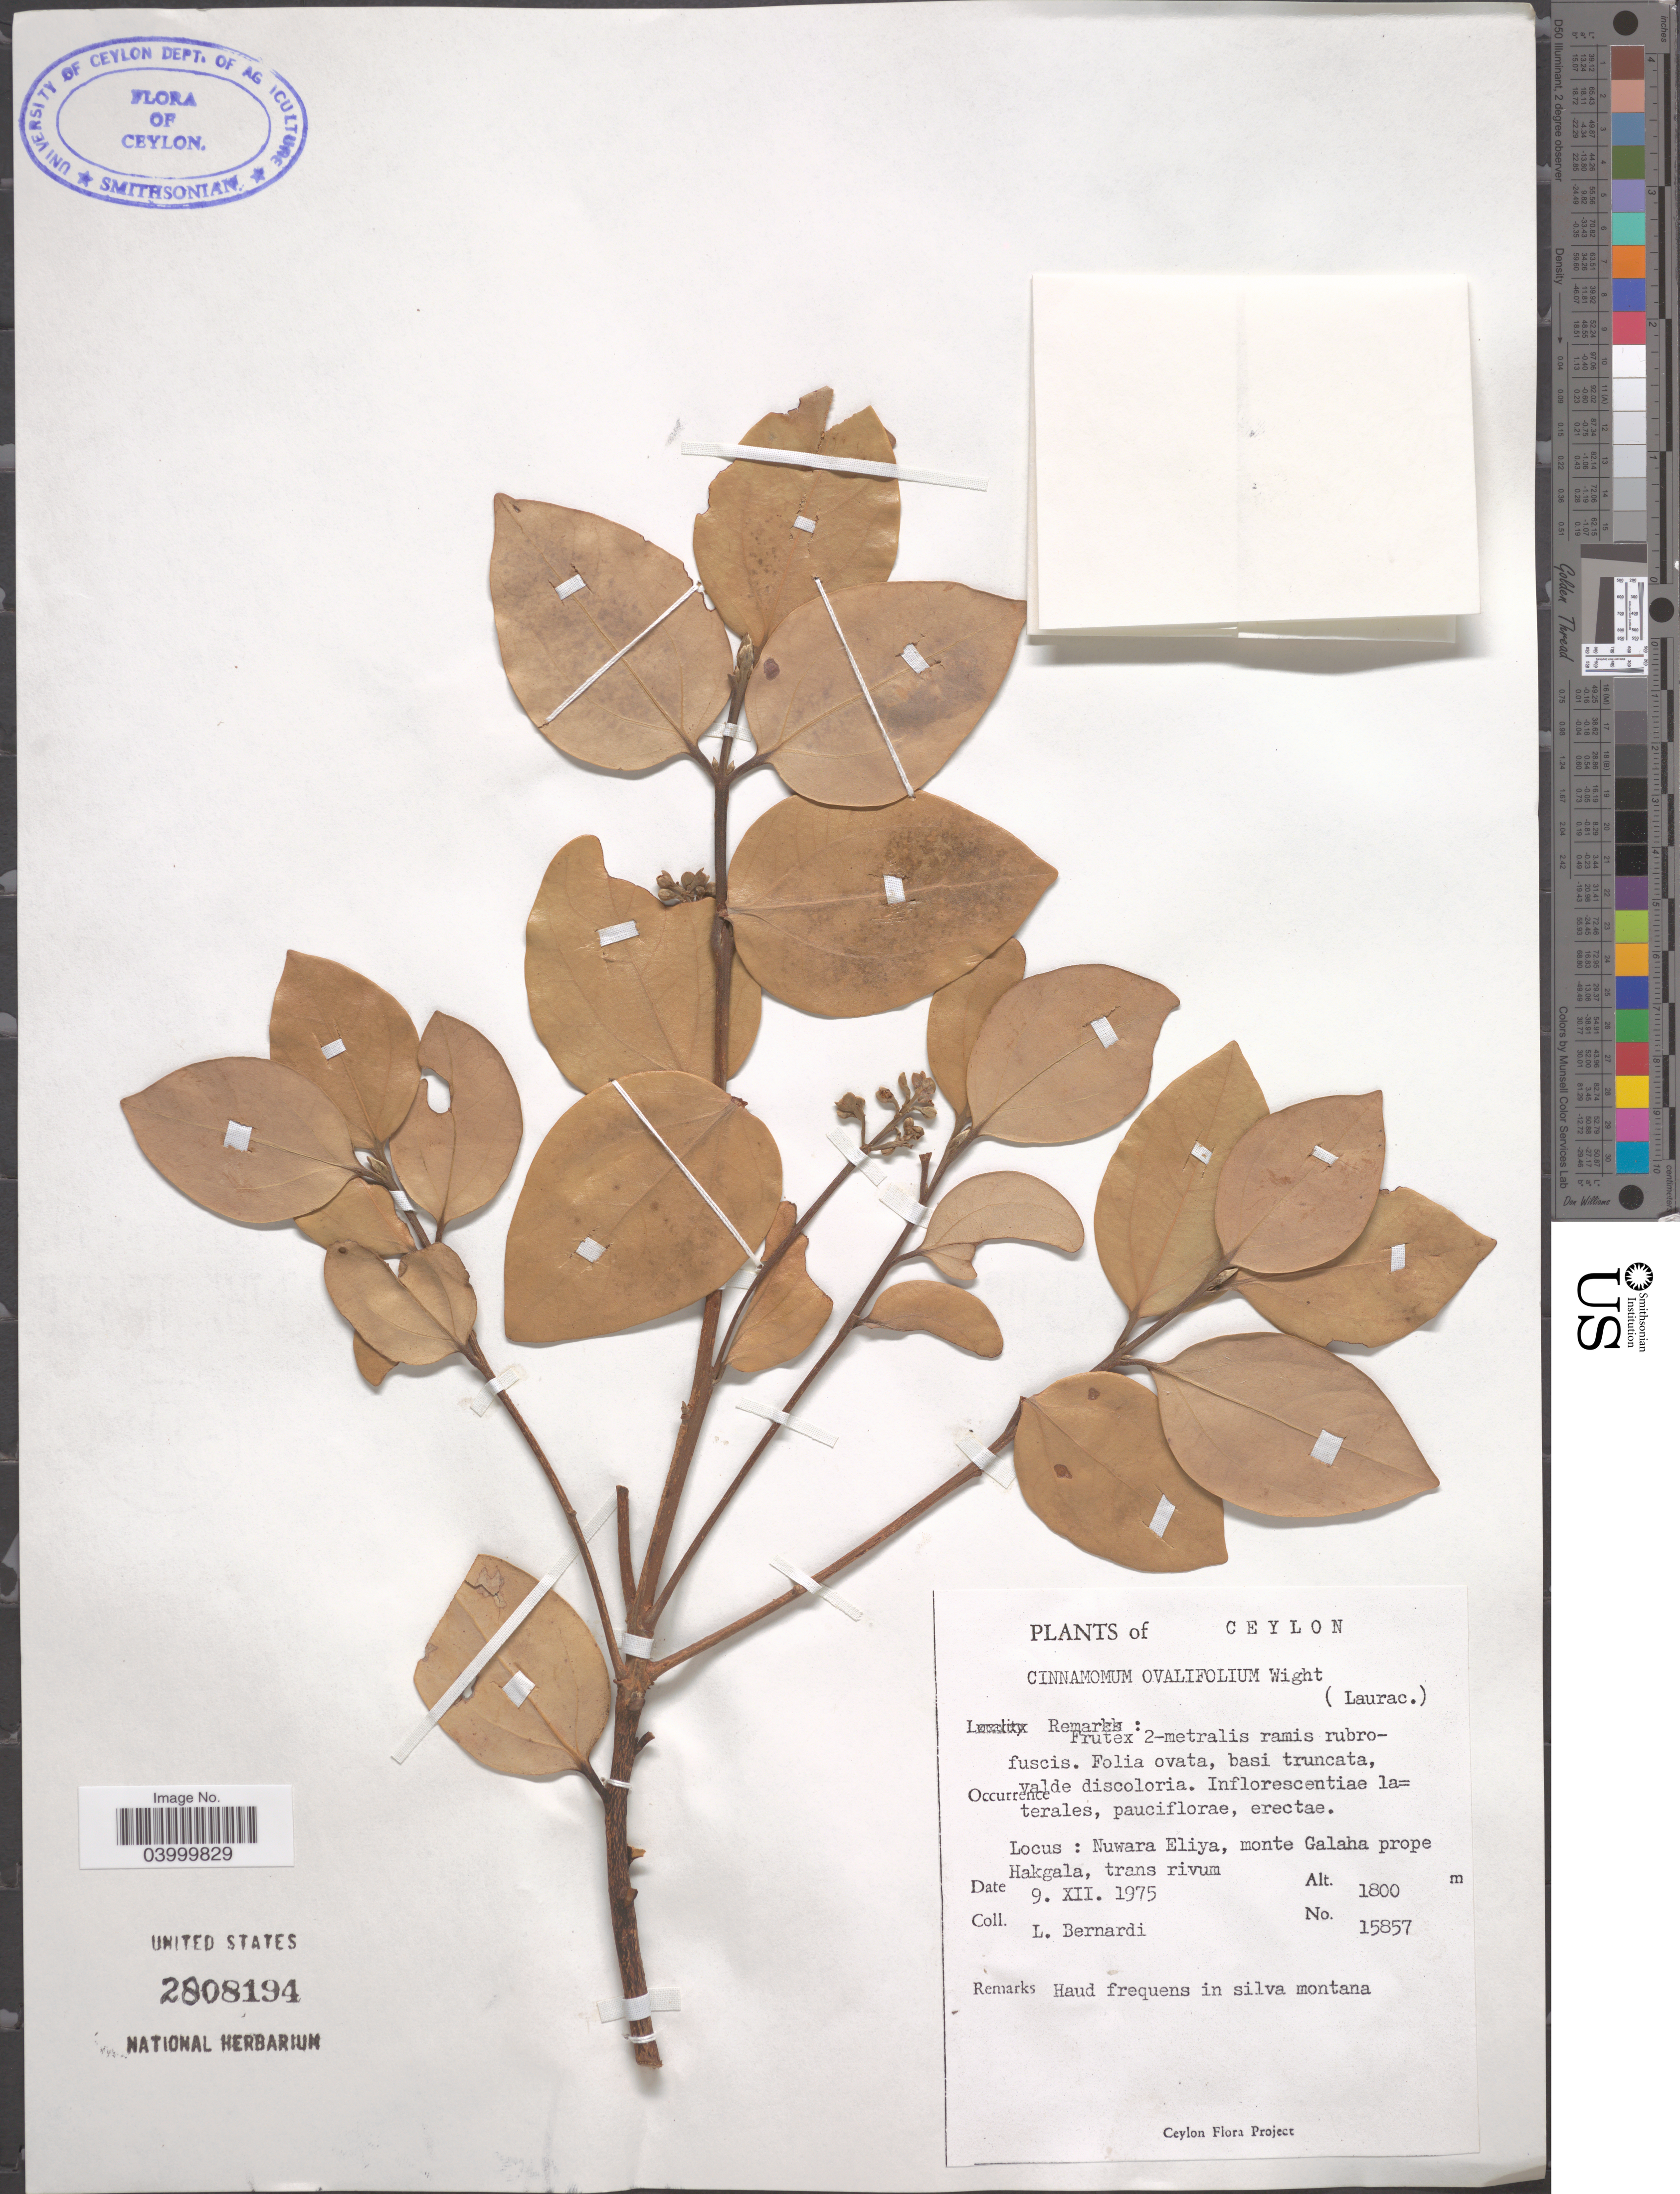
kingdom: Plantae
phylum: Tracheophyta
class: Magnoliopsida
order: Laurales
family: Lauraceae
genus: Cinnamomum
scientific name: Cinnamomum ovalifolium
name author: Wight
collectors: L. Bernardi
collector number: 15857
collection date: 1975-12-09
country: Sri Lanka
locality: Ceylon. Nuwara eliya, monte Galaha prope Hakgala.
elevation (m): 1800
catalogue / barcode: US 2808194